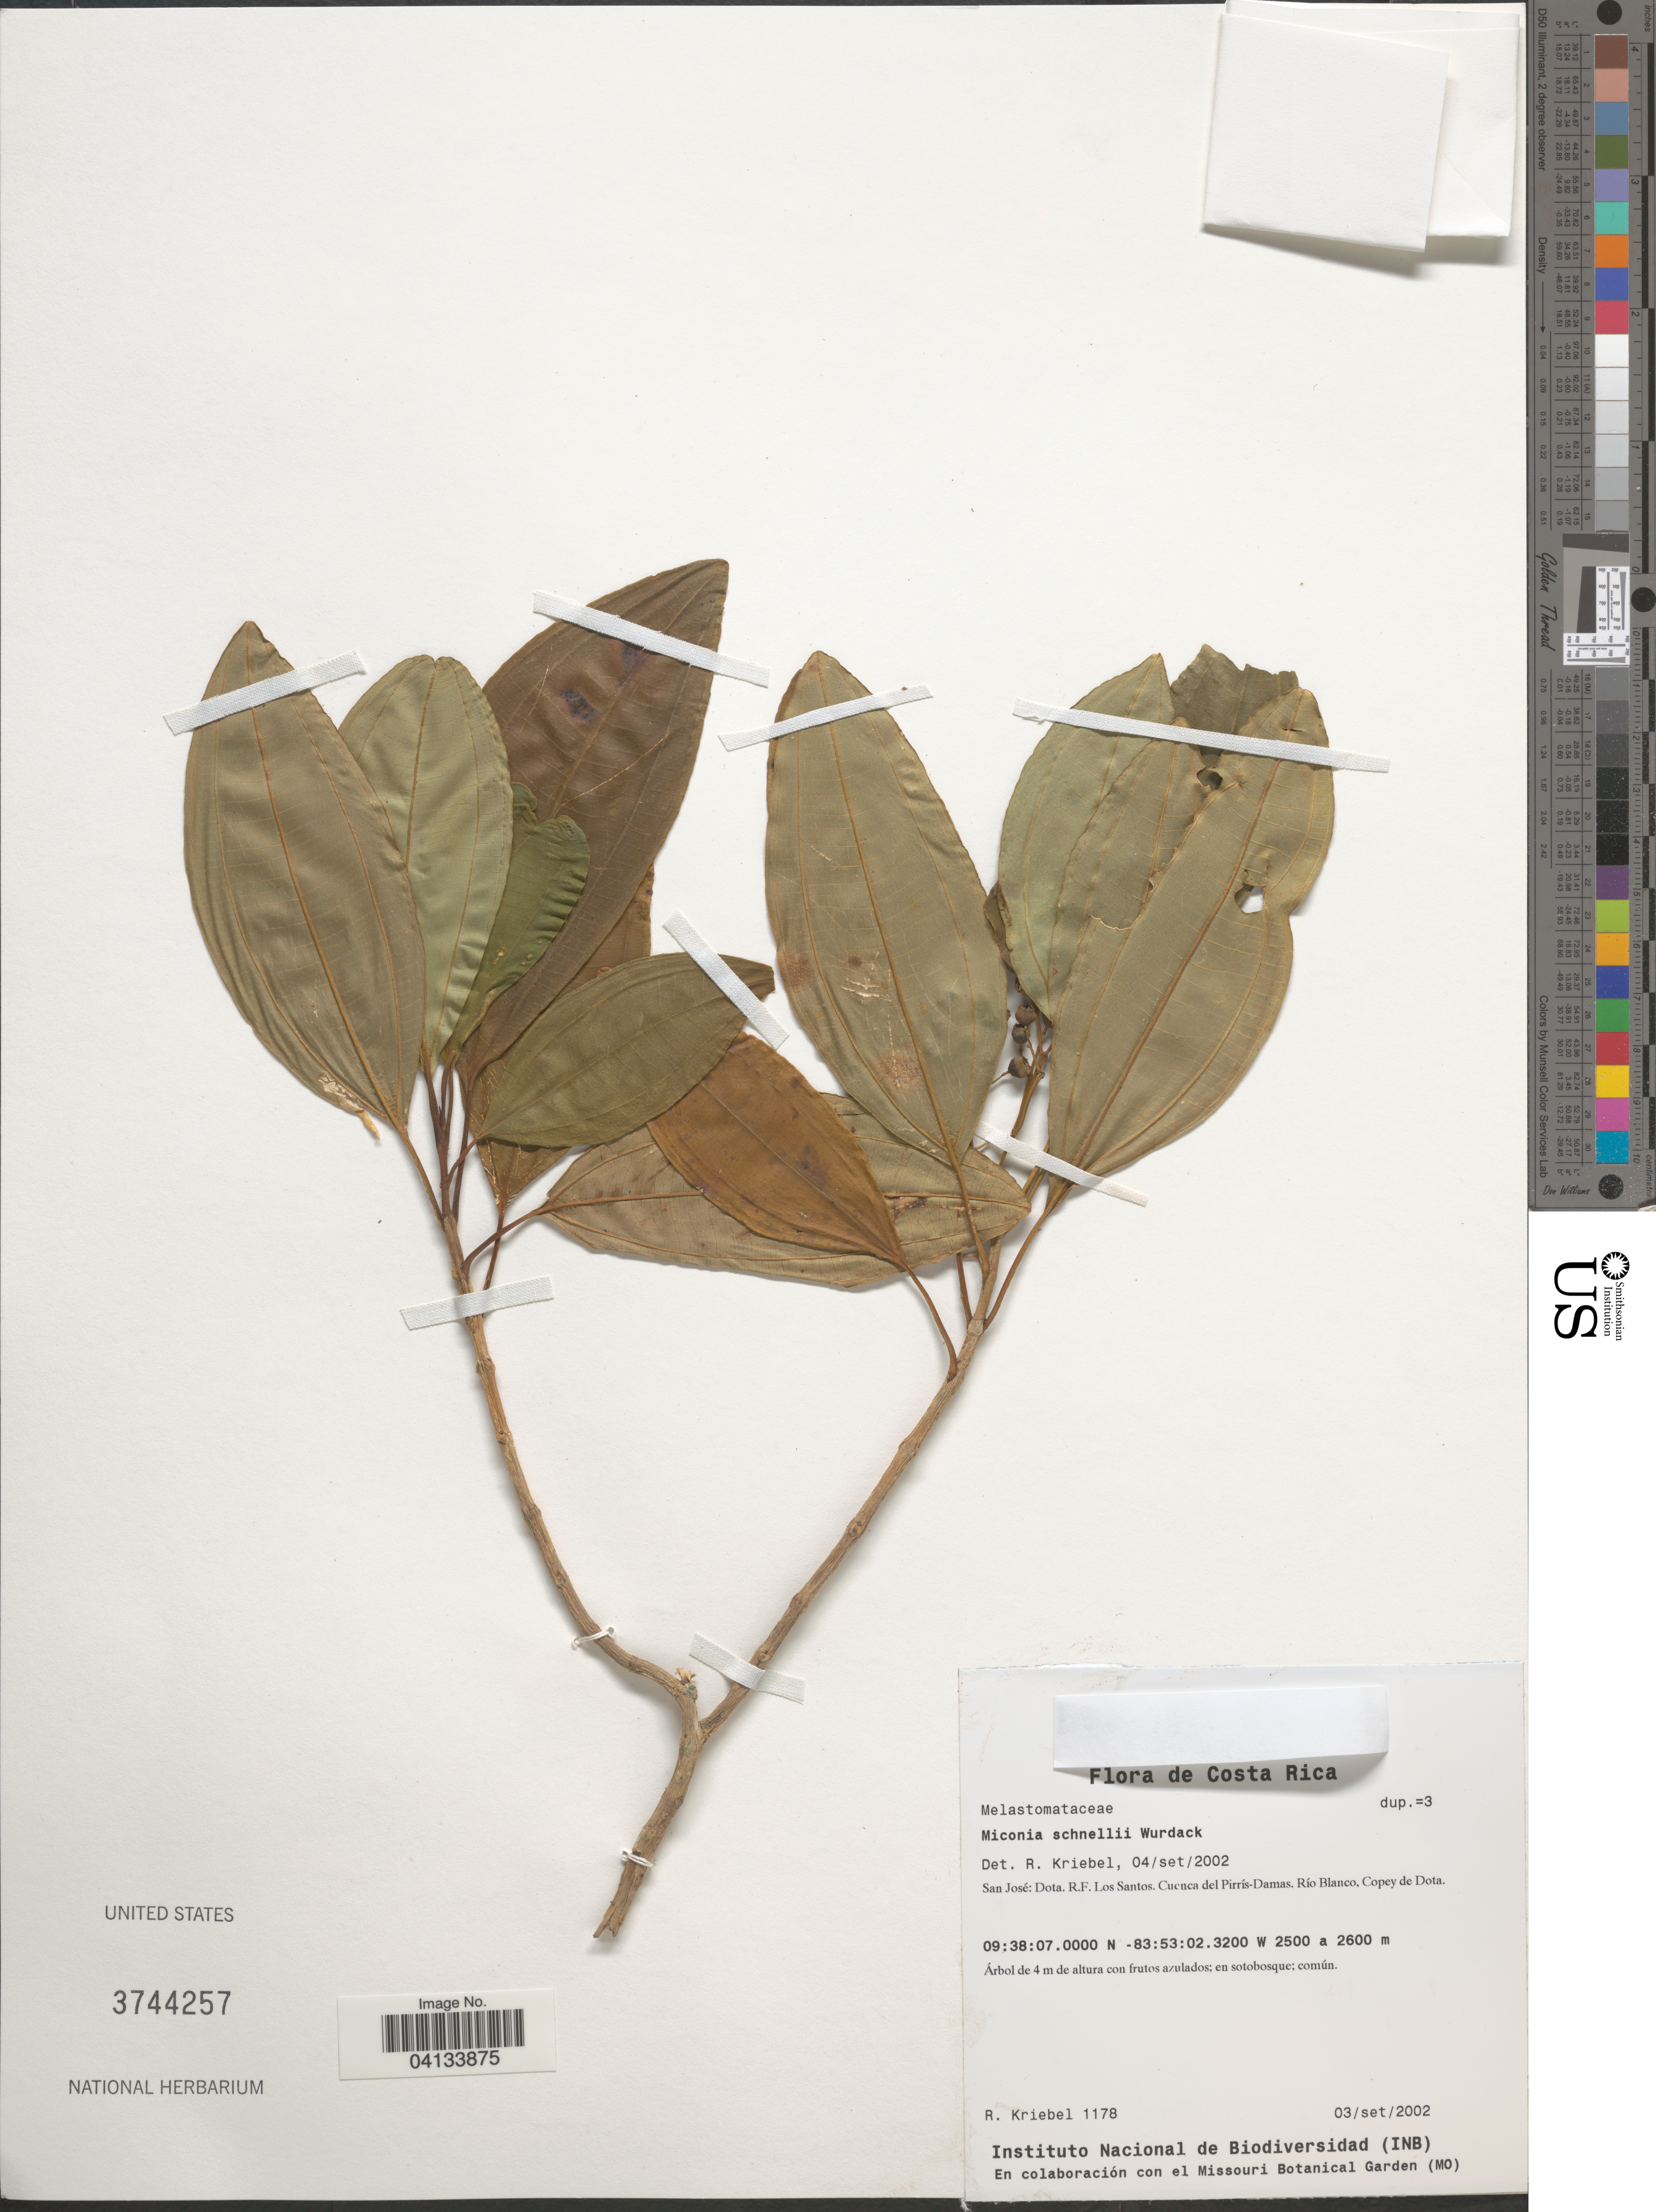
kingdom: Plantae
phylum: Tracheophyta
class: Magnoliopsida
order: Myrtales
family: Melastomataceae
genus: Miconia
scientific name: Miconia schnellii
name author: Wurdack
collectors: R. Kriebel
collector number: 1178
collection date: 2002-09-03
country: Costa Rica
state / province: San José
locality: Dota. R.F. Los Santos. Cuenca del Pirrís-Damas. Río Blanco, Copey de Dota.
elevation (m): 2500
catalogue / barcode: US 3744257